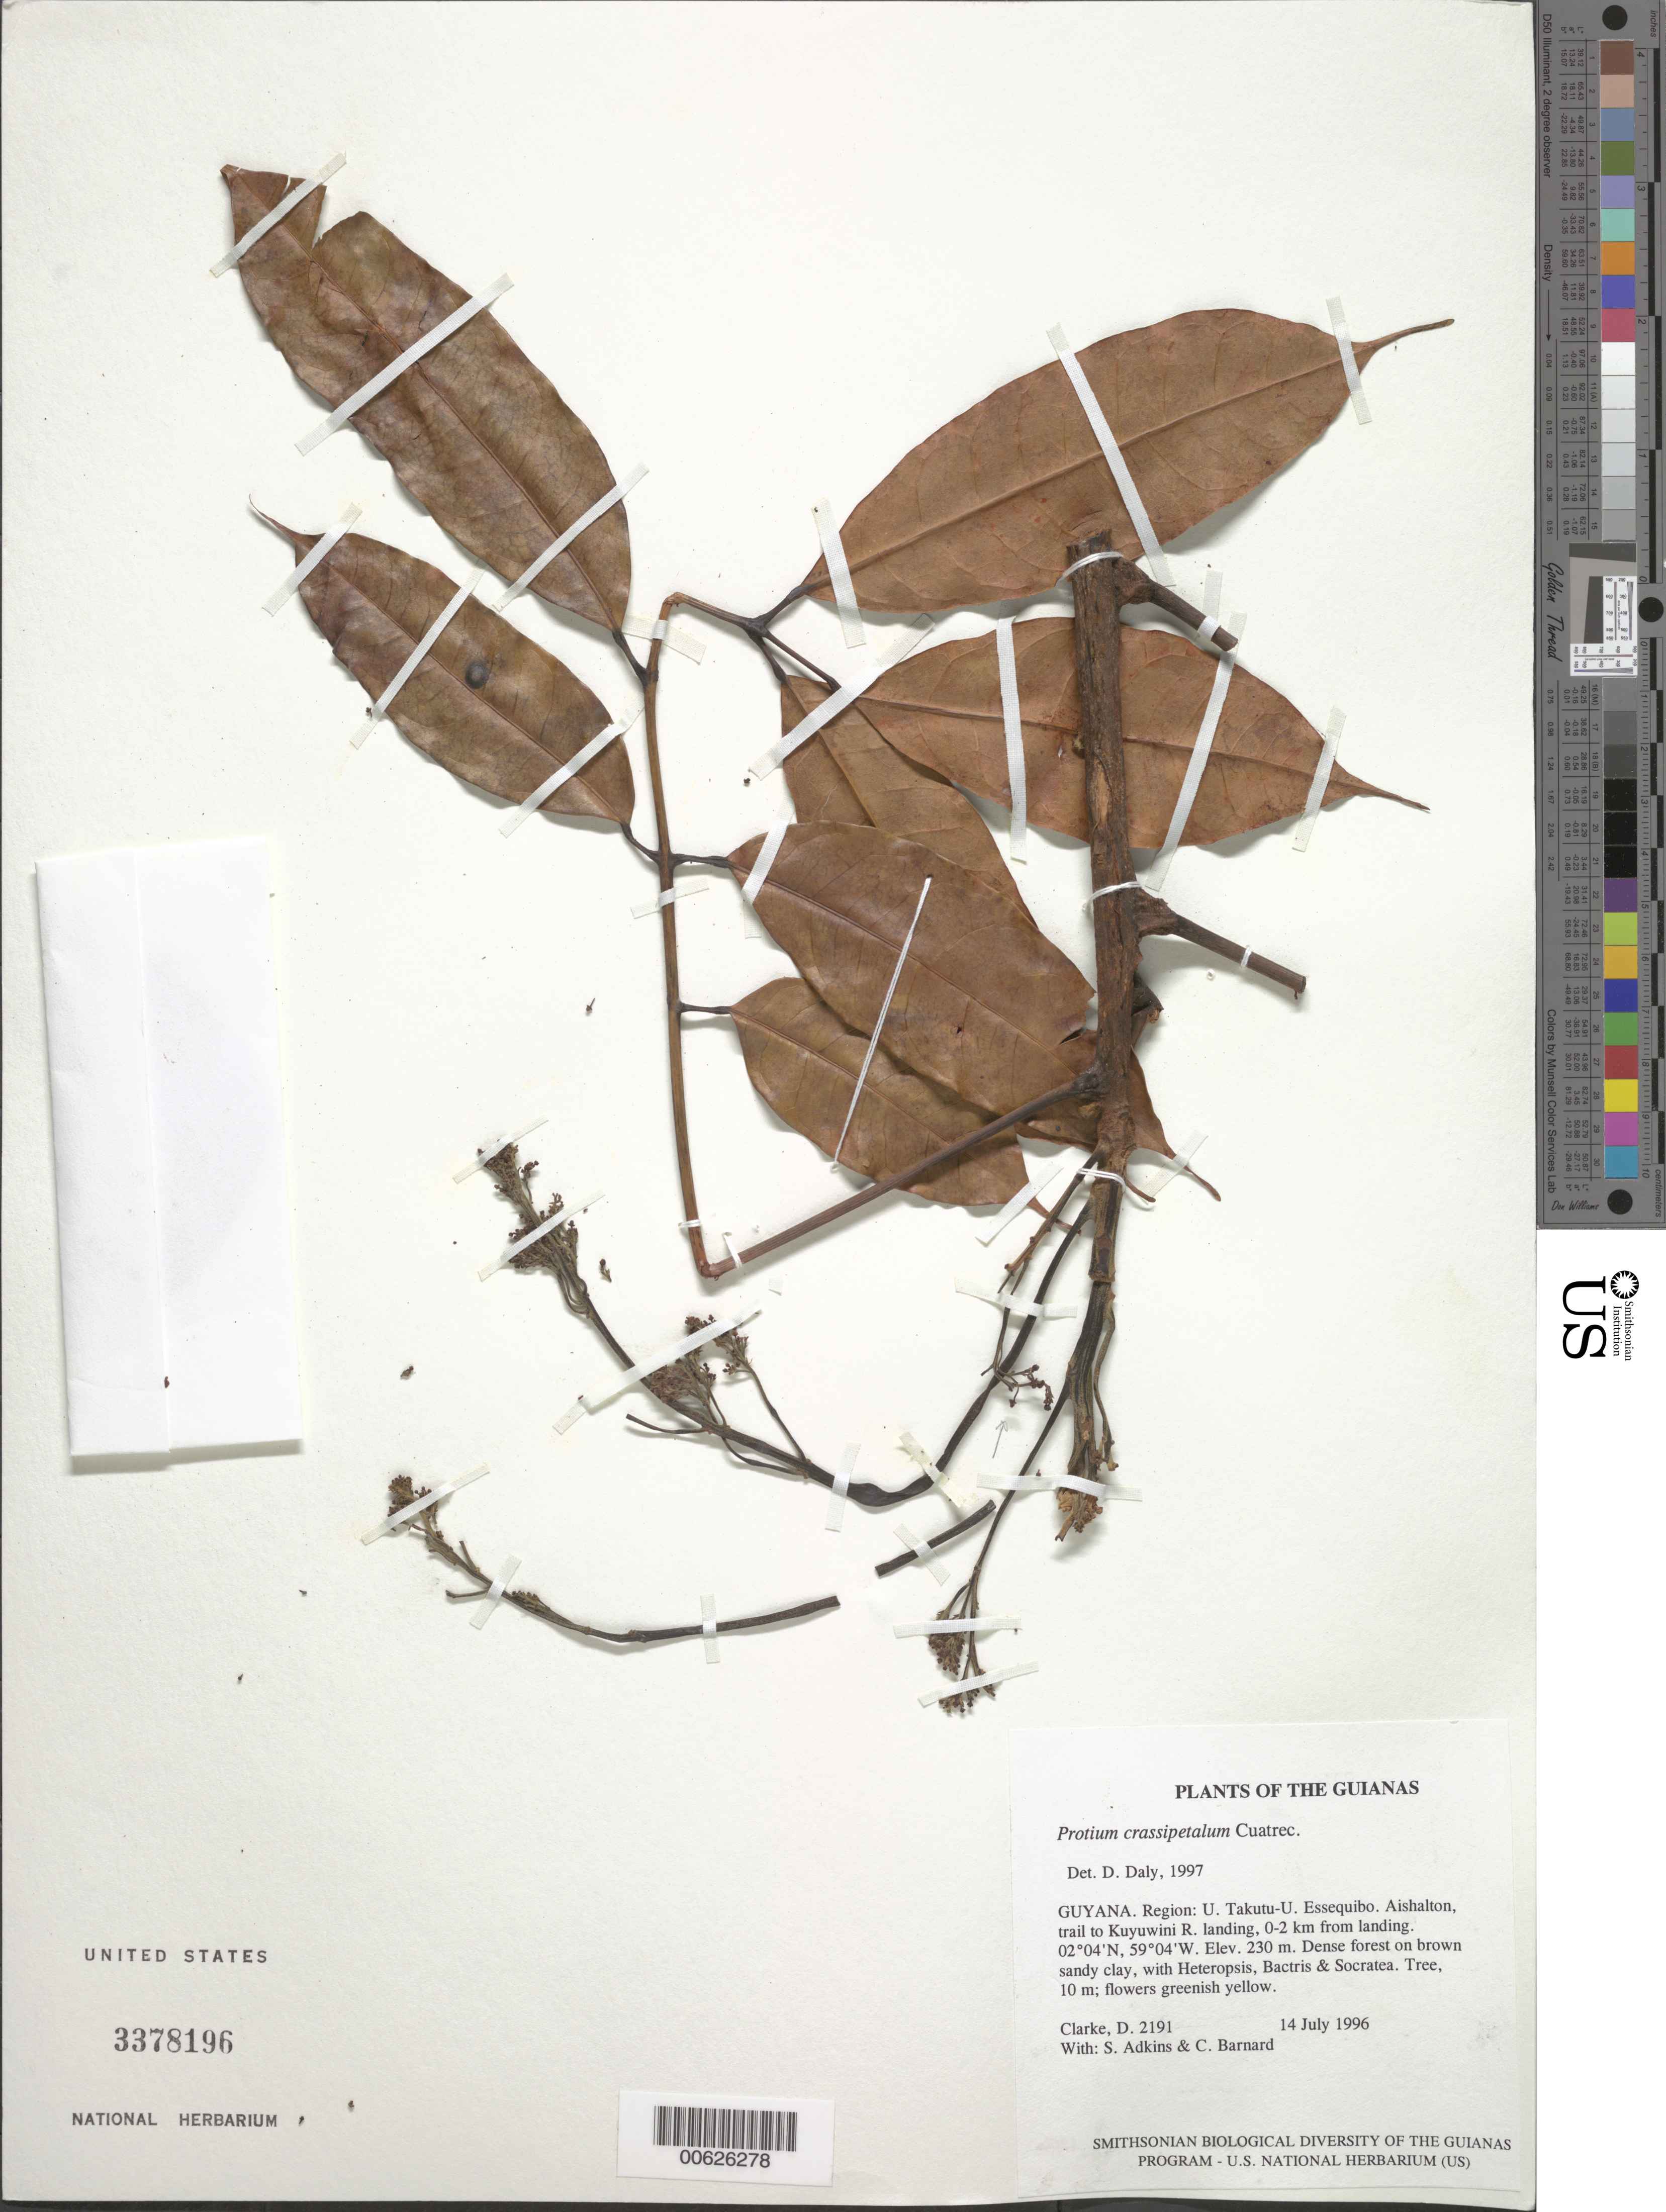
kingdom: Plantae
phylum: Tracheophyta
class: Magnoliopsida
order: Sapindales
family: Burseraceae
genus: Protium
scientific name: Protium crassipetalum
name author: Cuatrec.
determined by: Daly, D. C.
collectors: H. D. Clarke, S. Adkins & C. Bernard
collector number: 2191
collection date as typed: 14 July 1996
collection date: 1996-07-14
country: Guyana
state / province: U. Takutu-U. Essequibo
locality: Aishalton, trail to Kuyuwini R. landing, 0-2 km from landing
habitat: Dense forest on brown sandy clay, with Heteropsis, Bactris & Socratea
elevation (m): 230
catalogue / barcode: US 3378196